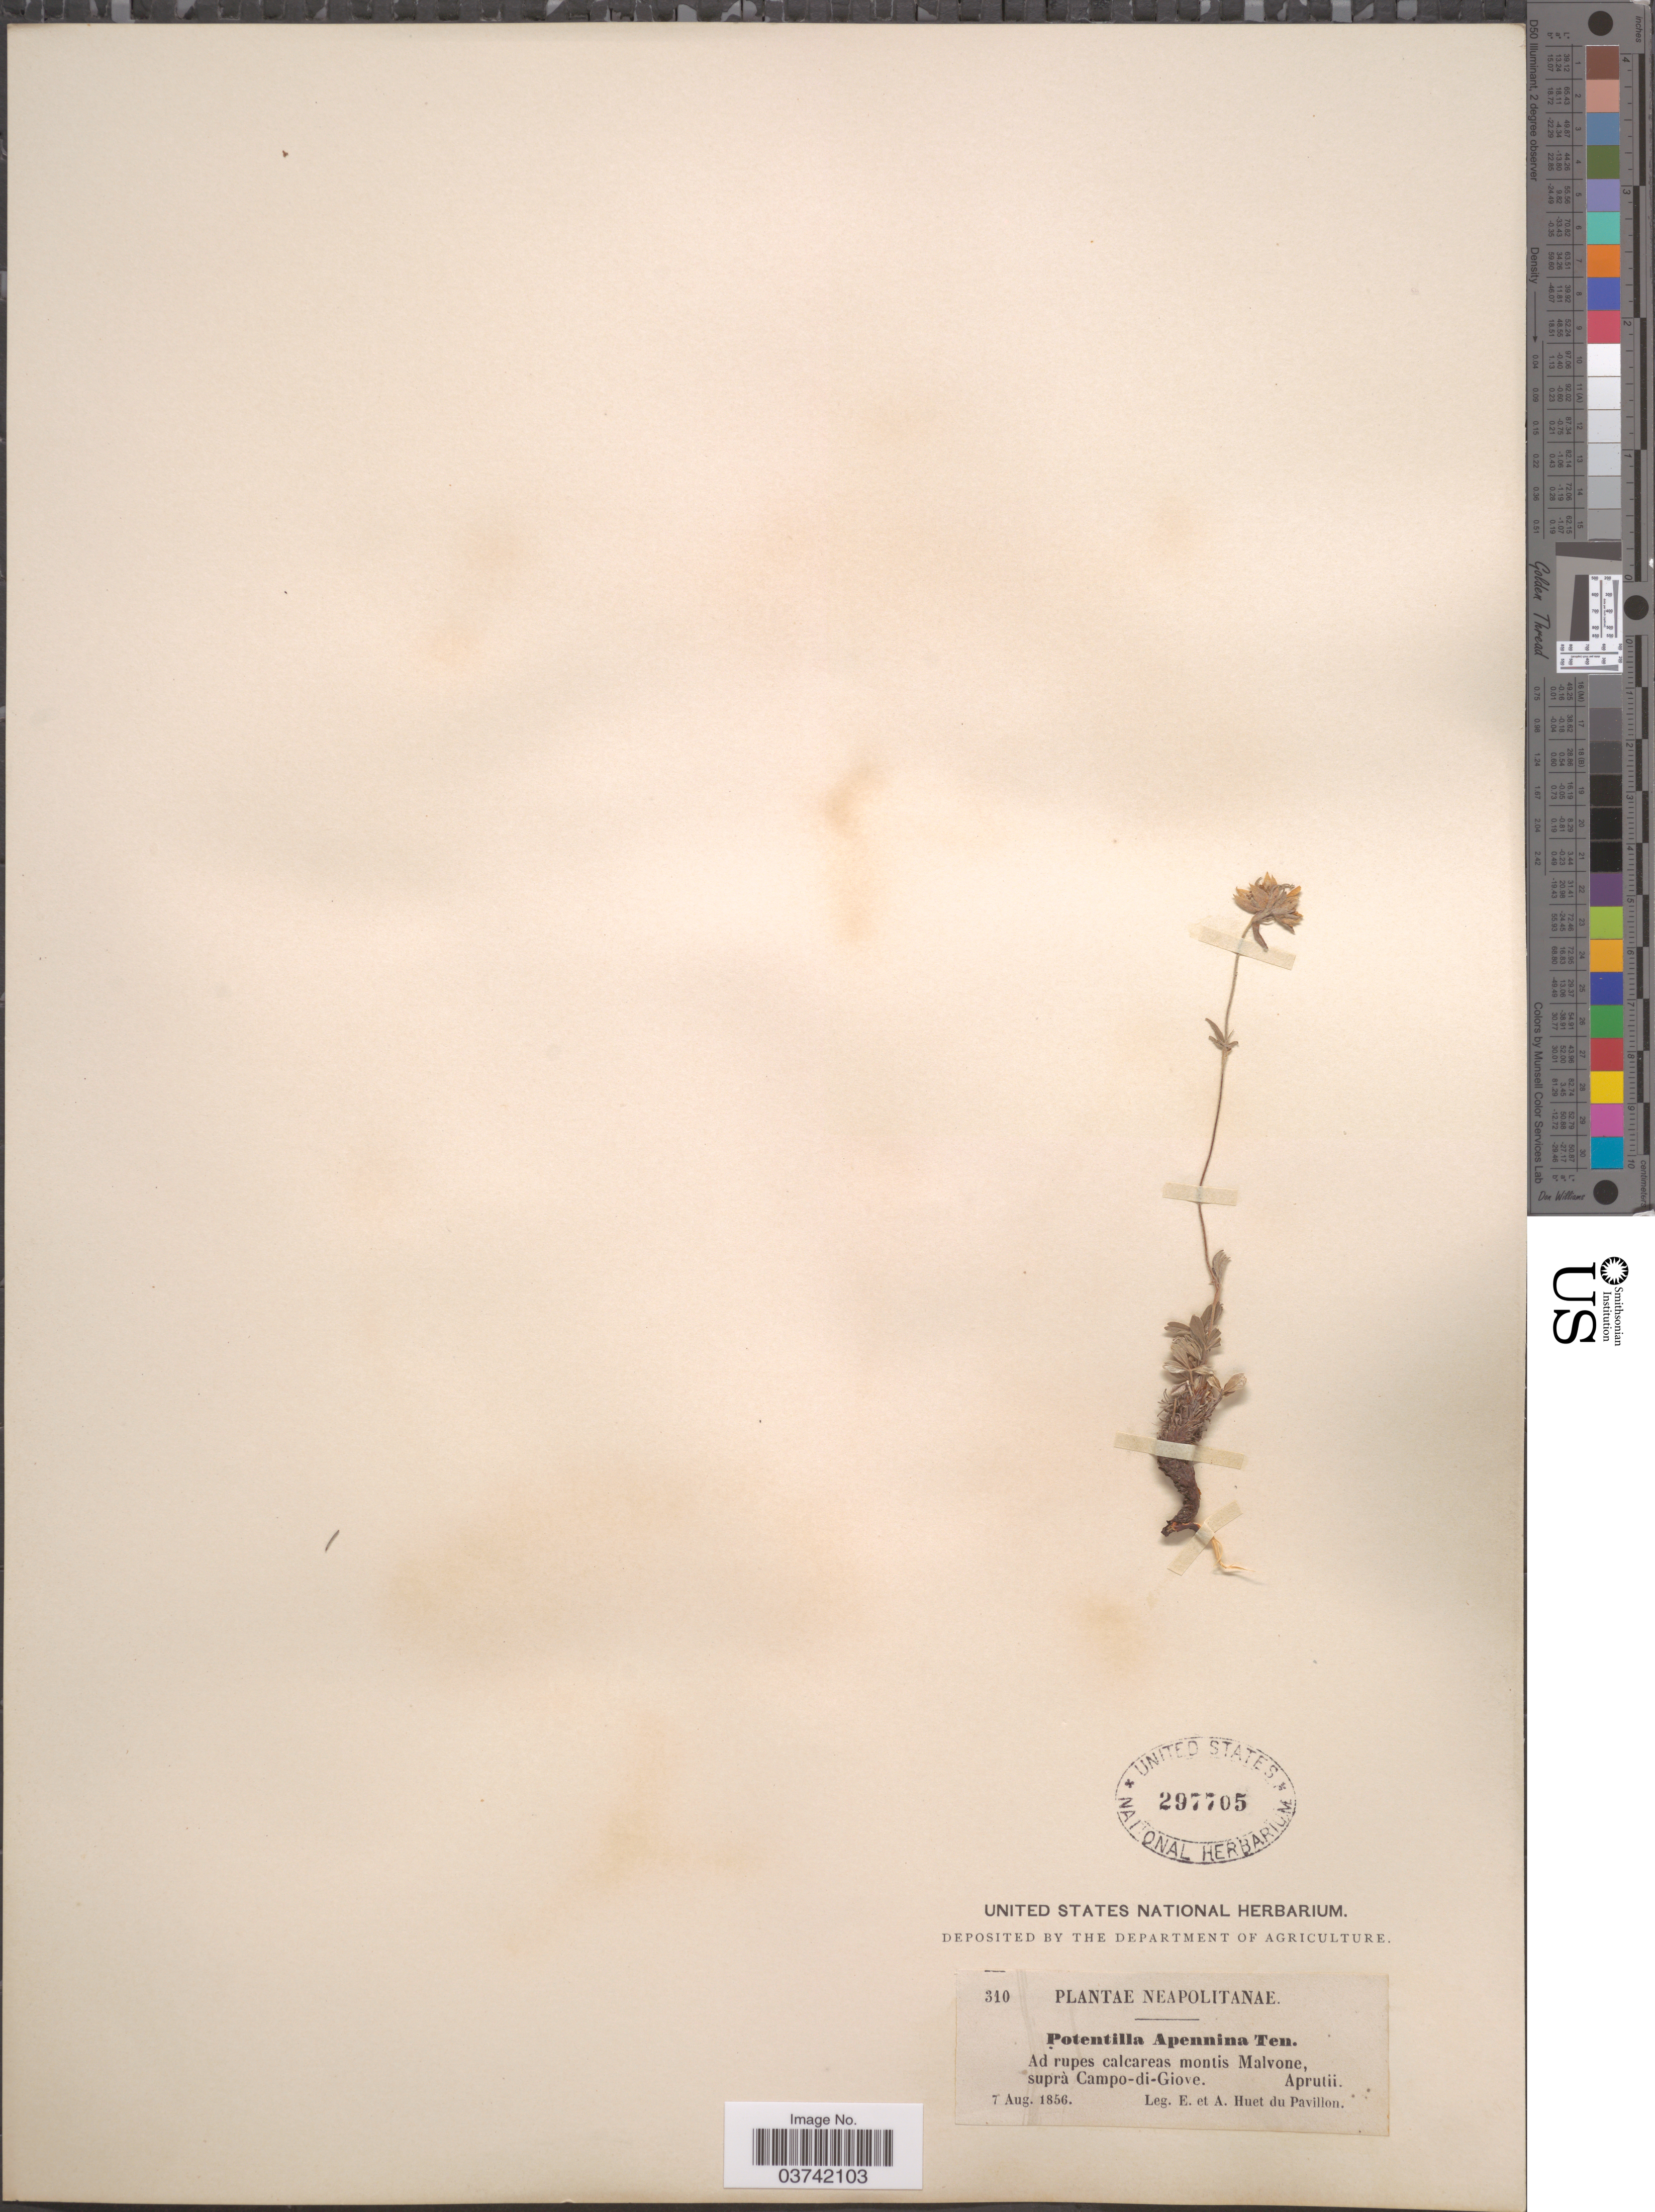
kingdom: Plantae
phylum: Tracheophyta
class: Magnoliopsida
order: Rosales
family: Rosaceae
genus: Potentilla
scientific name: Potentilla apennina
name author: Ten.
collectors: E. Huet du Pavillon & A. Huet du Pavillon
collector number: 310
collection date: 1856-08-07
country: Italy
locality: Neapolitanae. Ad rupes calcareas montis Malvone, suprà Campo-di-Giove. Aprutii.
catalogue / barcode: US 297705